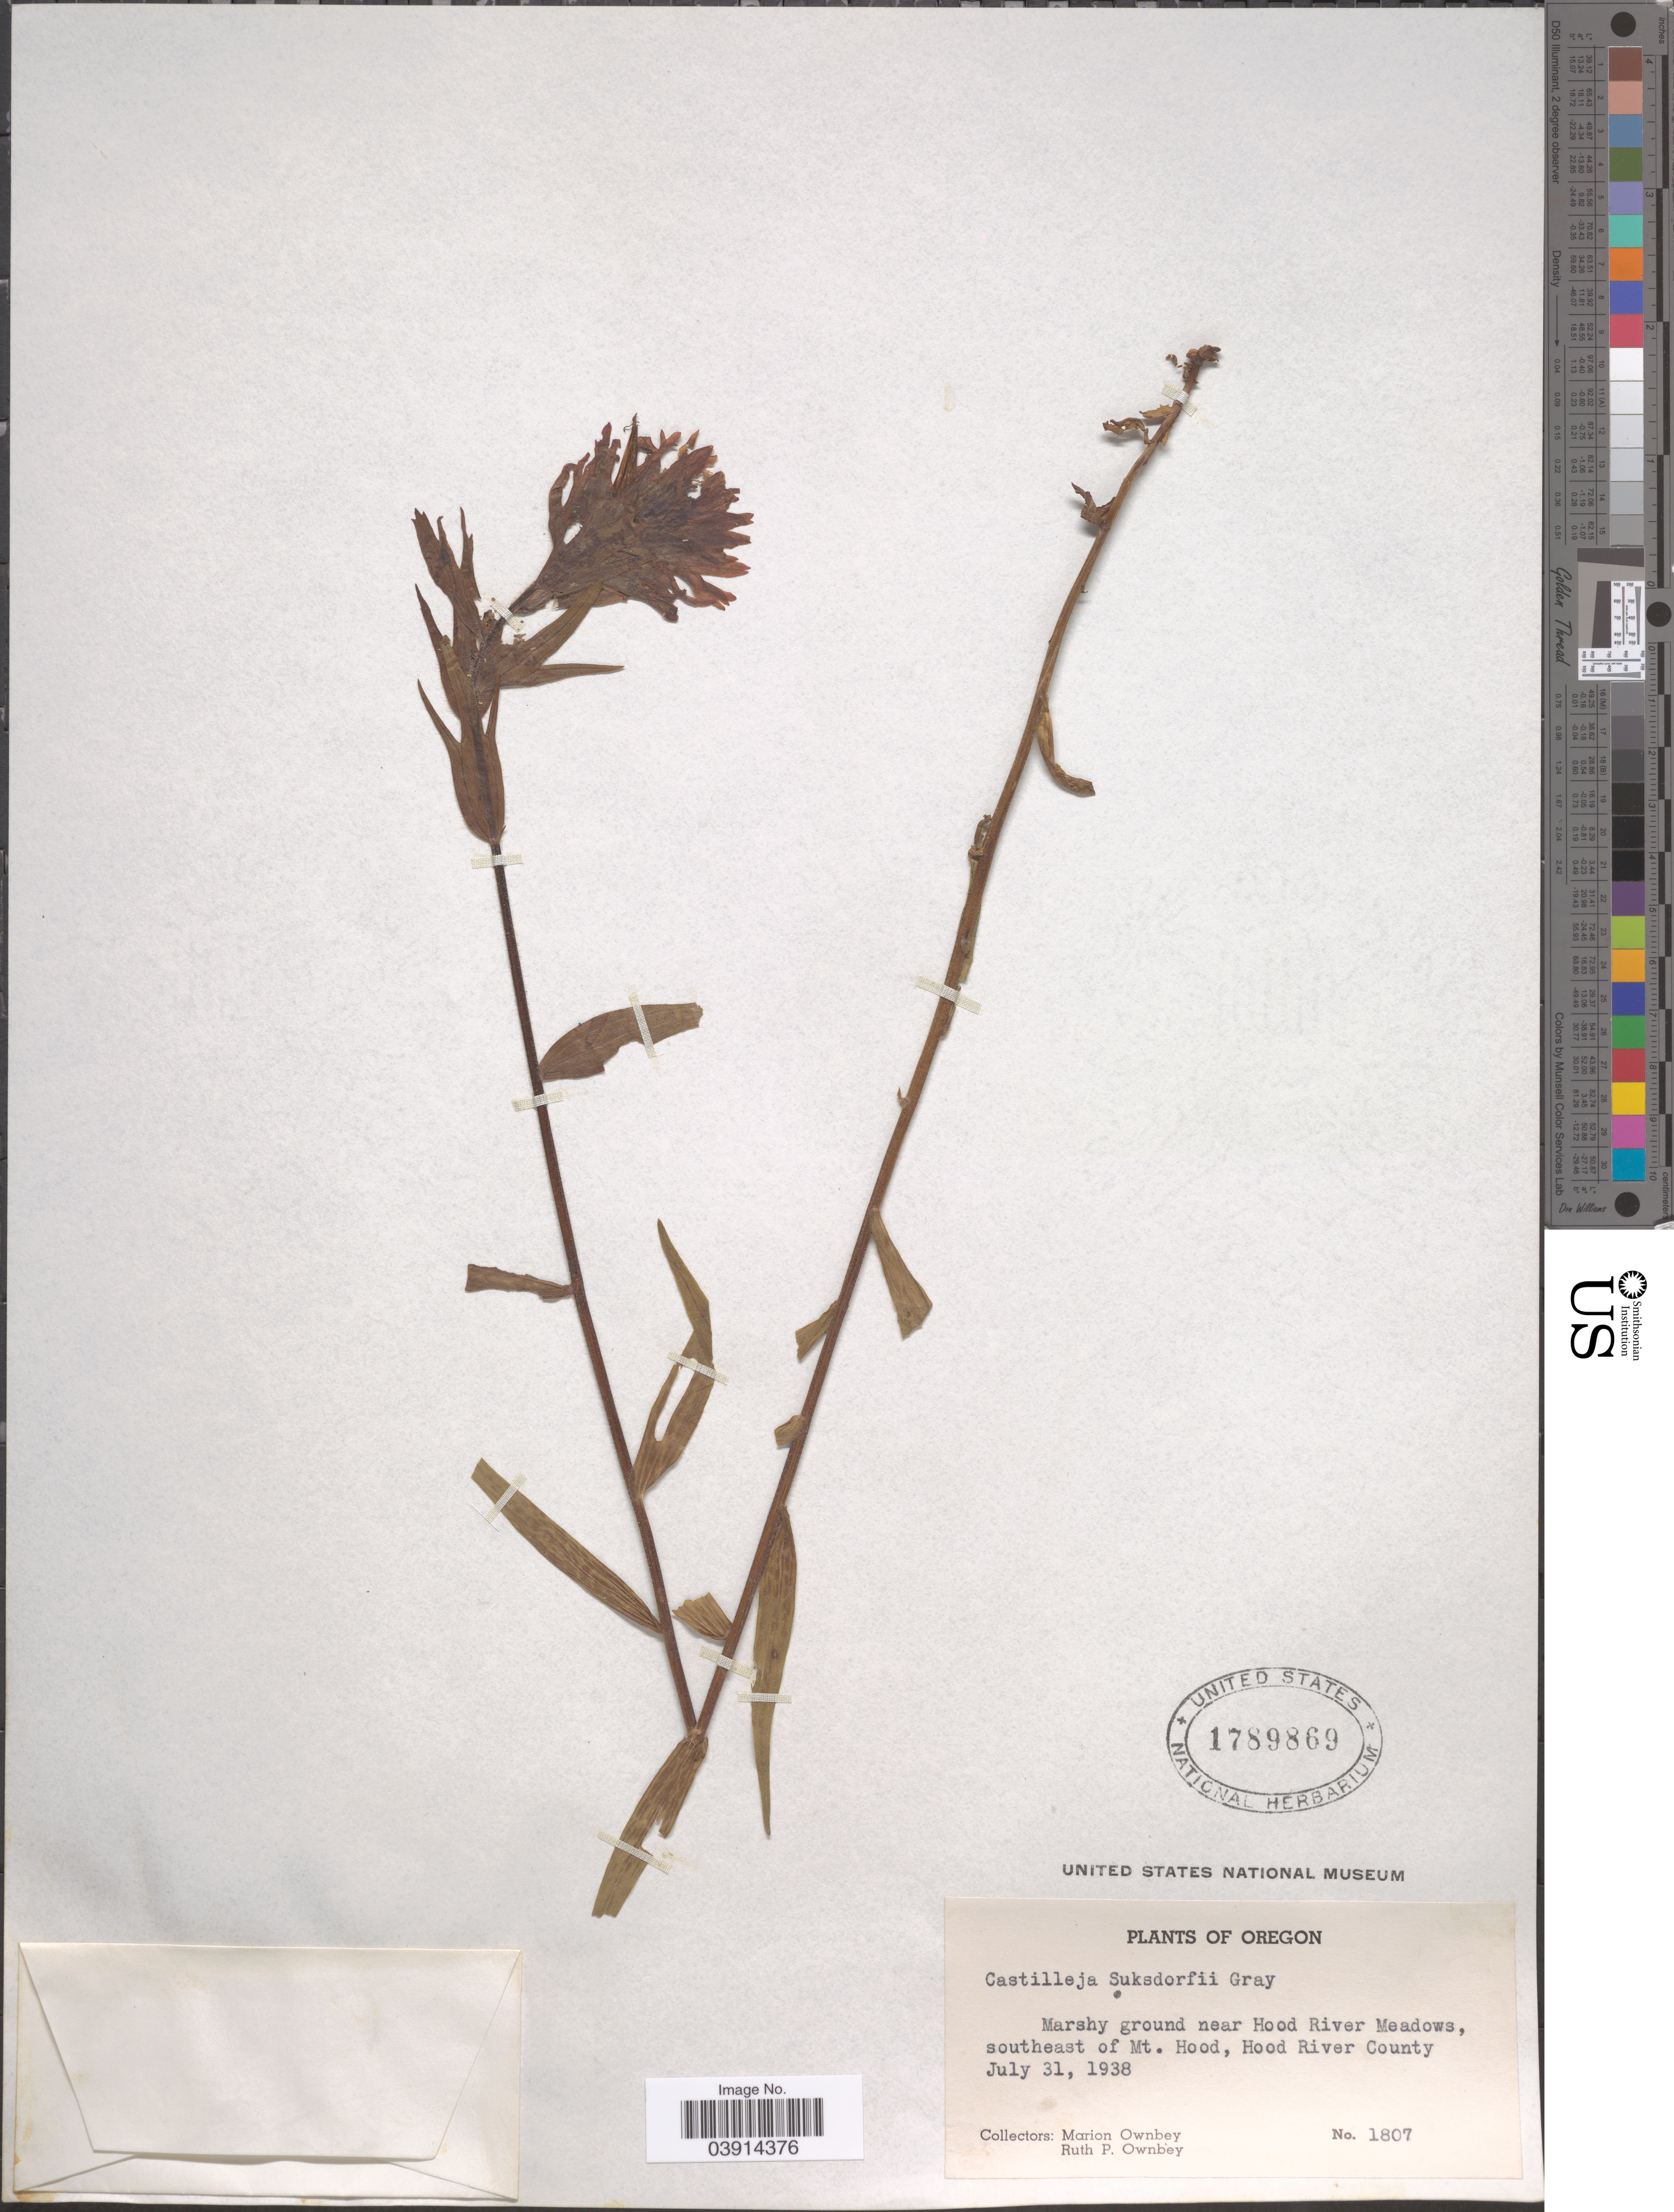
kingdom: Plantae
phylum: Tracheophyta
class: Magnoliopsida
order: Lamiales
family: Orobanchaceae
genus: Castilleja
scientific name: Castilleja suksdorfii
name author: A. Gray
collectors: M. Ownbey & R. Ownbey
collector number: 1807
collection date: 1938-07-31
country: United States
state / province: Oregon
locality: Marshy ground near Hood River Meadows, southeast of Mt. Hood, Hood River County.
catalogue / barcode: US 1789869